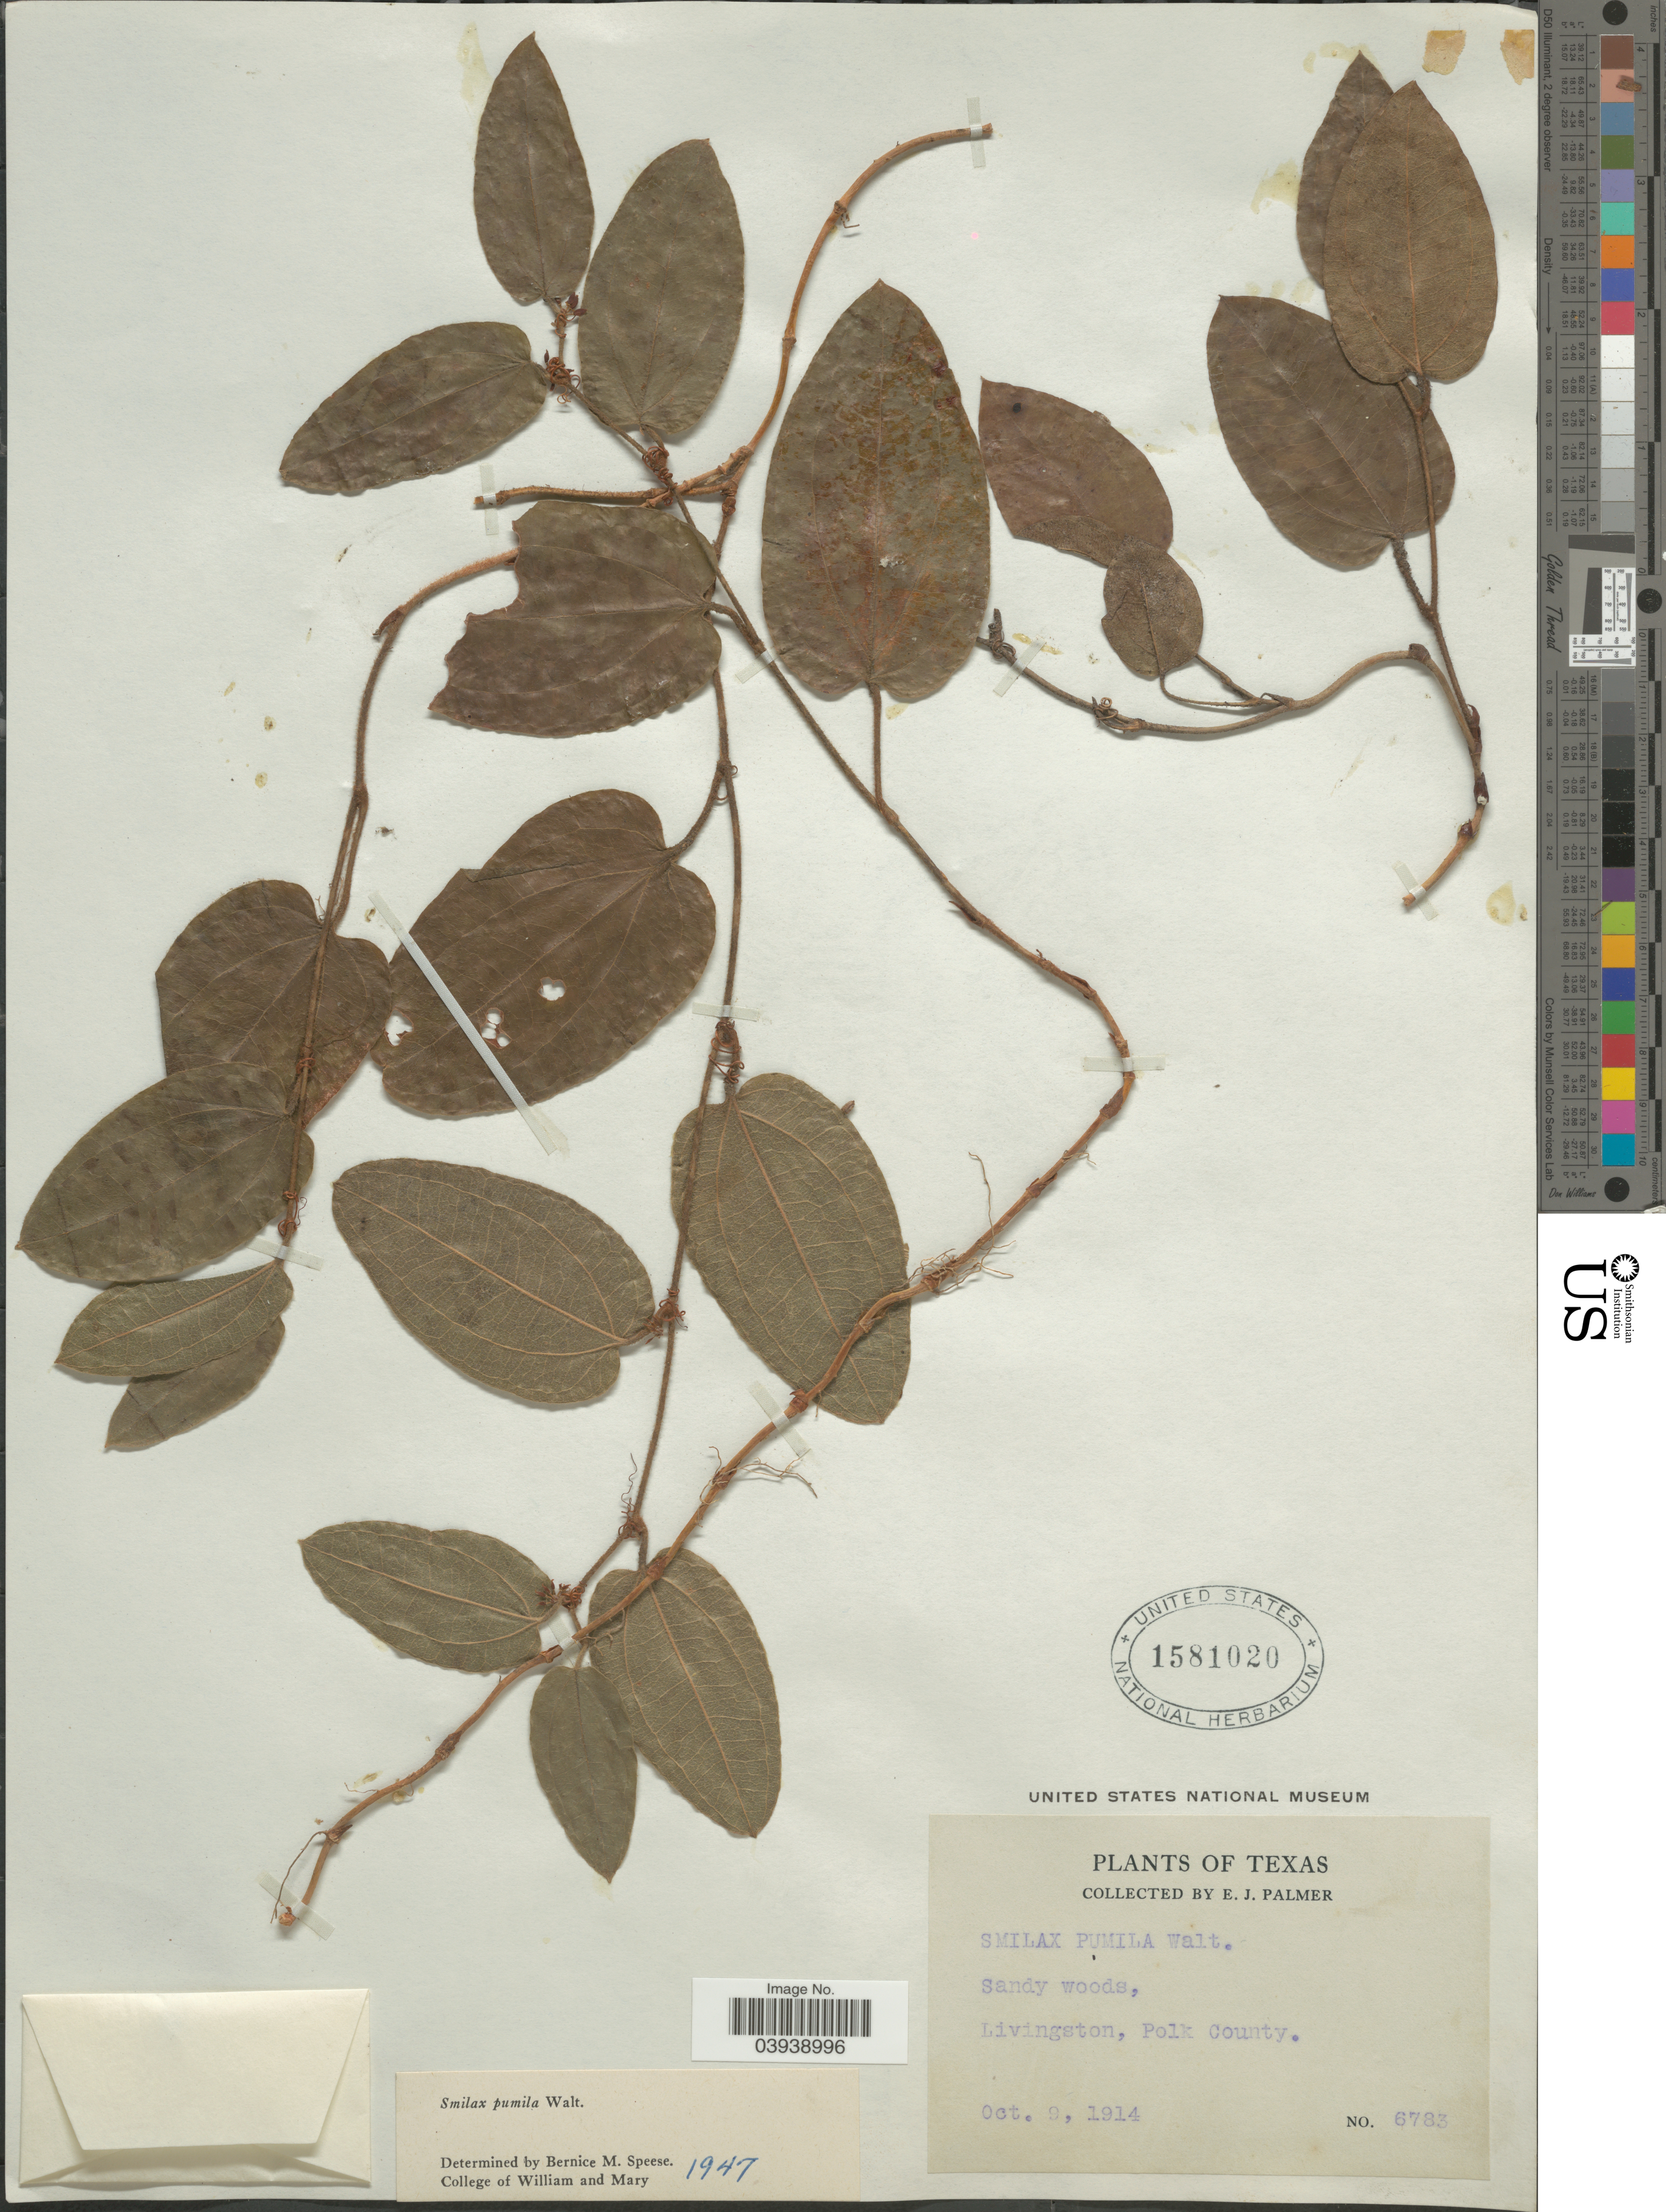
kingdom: Plantae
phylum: Tracheophyta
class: Liliopsida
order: Liliales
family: Smilacaceae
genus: Smilax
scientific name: Smilax pumila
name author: Walter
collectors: E. J. Palmer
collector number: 6783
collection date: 1914-10-09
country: United States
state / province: Texas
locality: Sandy woods, Livingston, Polk County.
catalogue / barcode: US 1581020